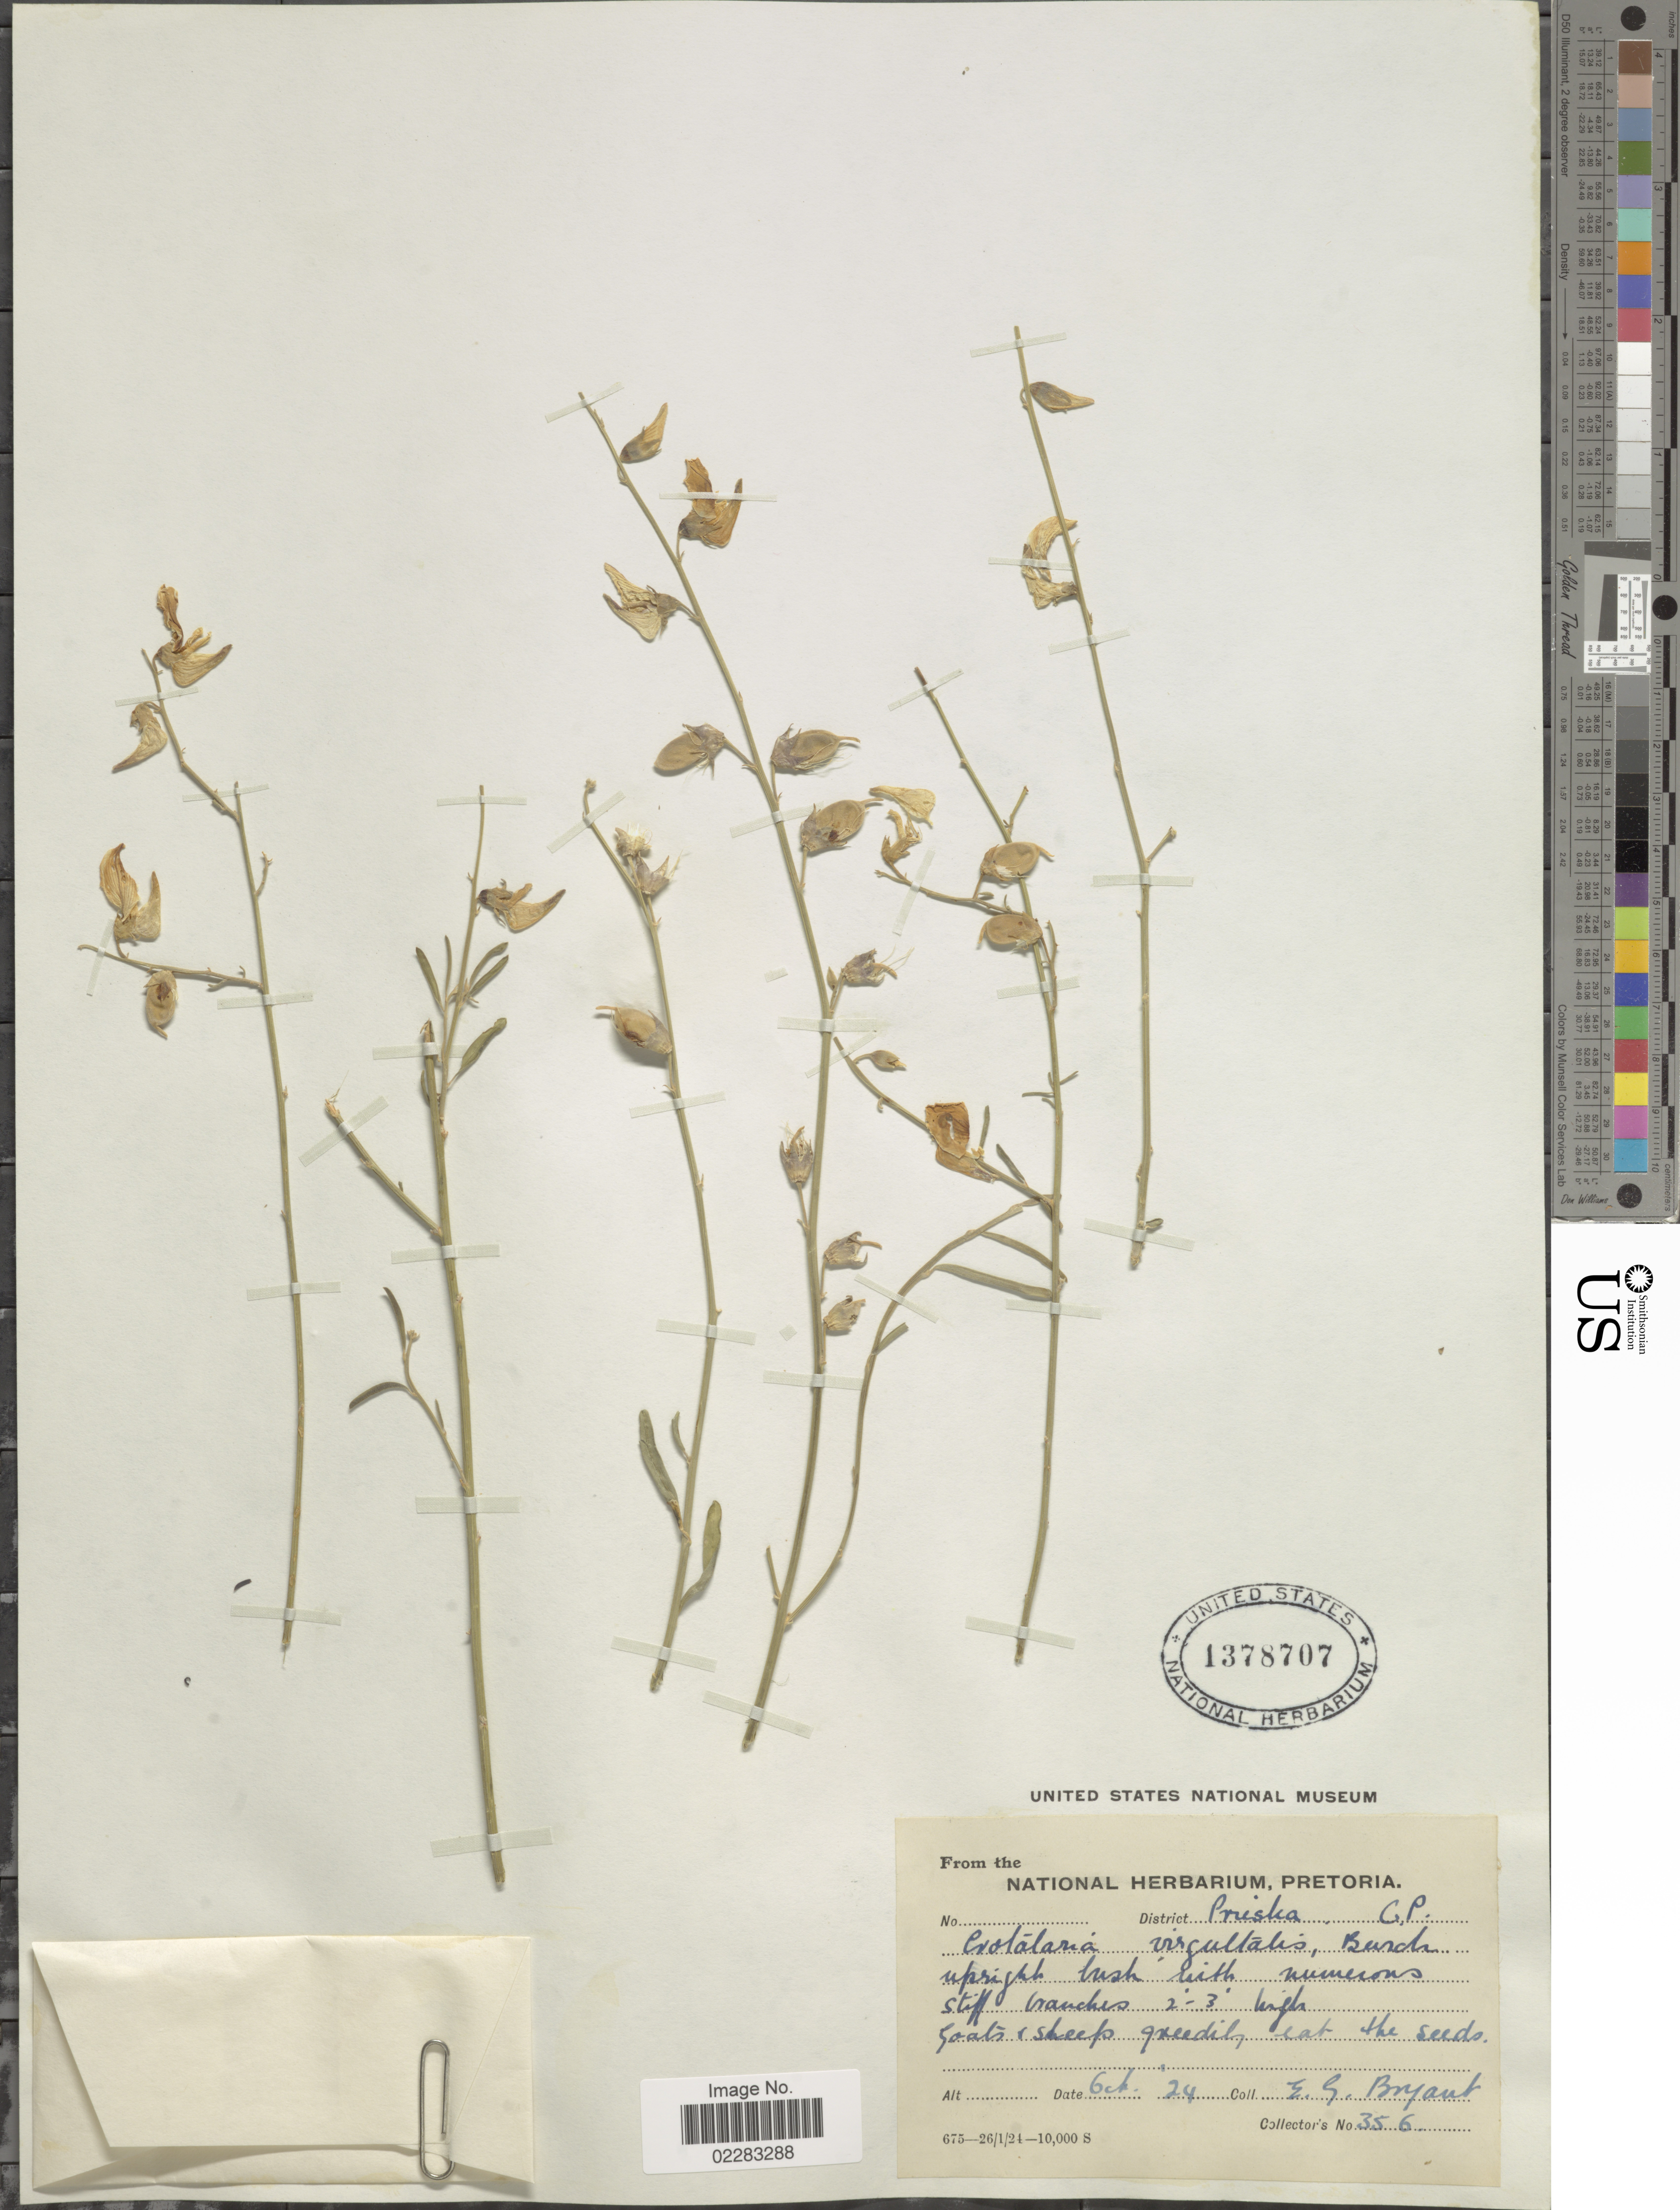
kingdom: Plantae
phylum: Tracheophyta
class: Magnoliopsida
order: Fabales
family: Fabaceae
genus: Crotalaria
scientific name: Crotalaria virgultalis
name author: Burch. ex DC.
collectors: E. Bryant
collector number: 356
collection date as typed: Transcribed d/m/y: /10/24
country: South Africa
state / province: Northern Cape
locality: District Priska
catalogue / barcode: US 1378707